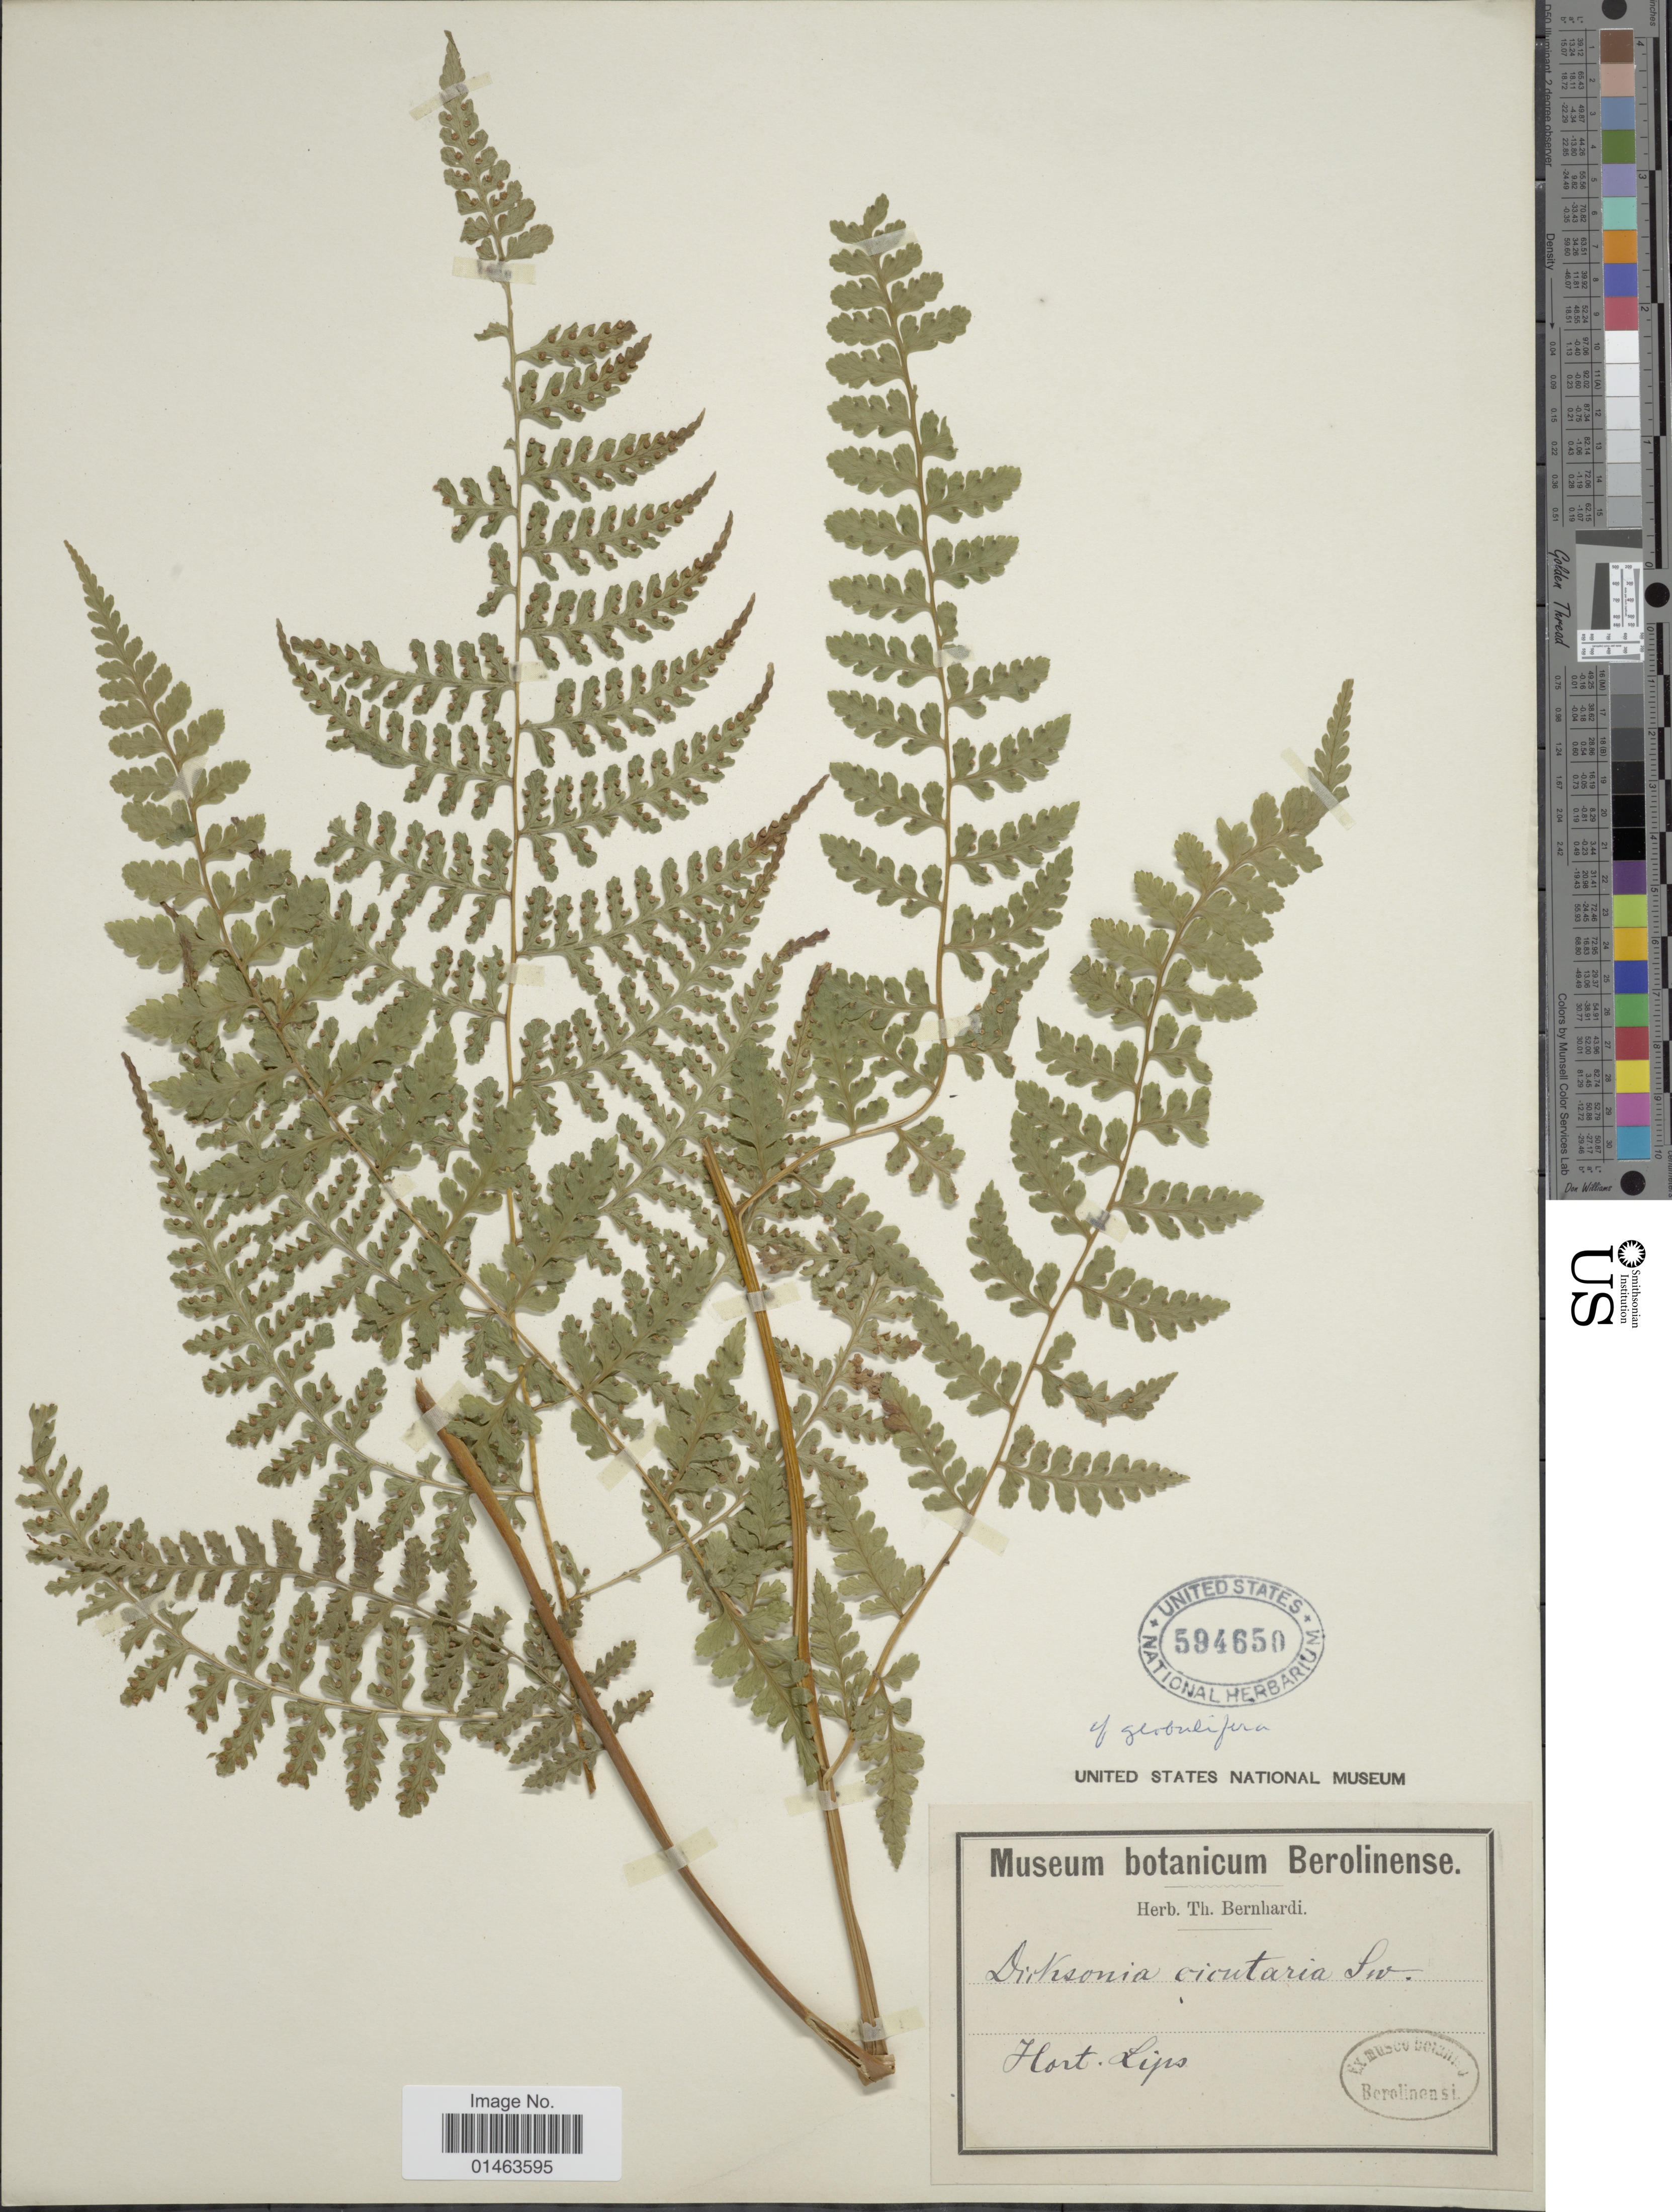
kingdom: Plantae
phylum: Tracheophyta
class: Polypodiopsida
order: Polypodiales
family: Dennstaedtiaceae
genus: Dennstaedtia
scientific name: Dennstaedtia globulifera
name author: (Poir.) Hieron.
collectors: ex herb. Bernhardi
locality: Hort. Lips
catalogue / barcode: US 594650